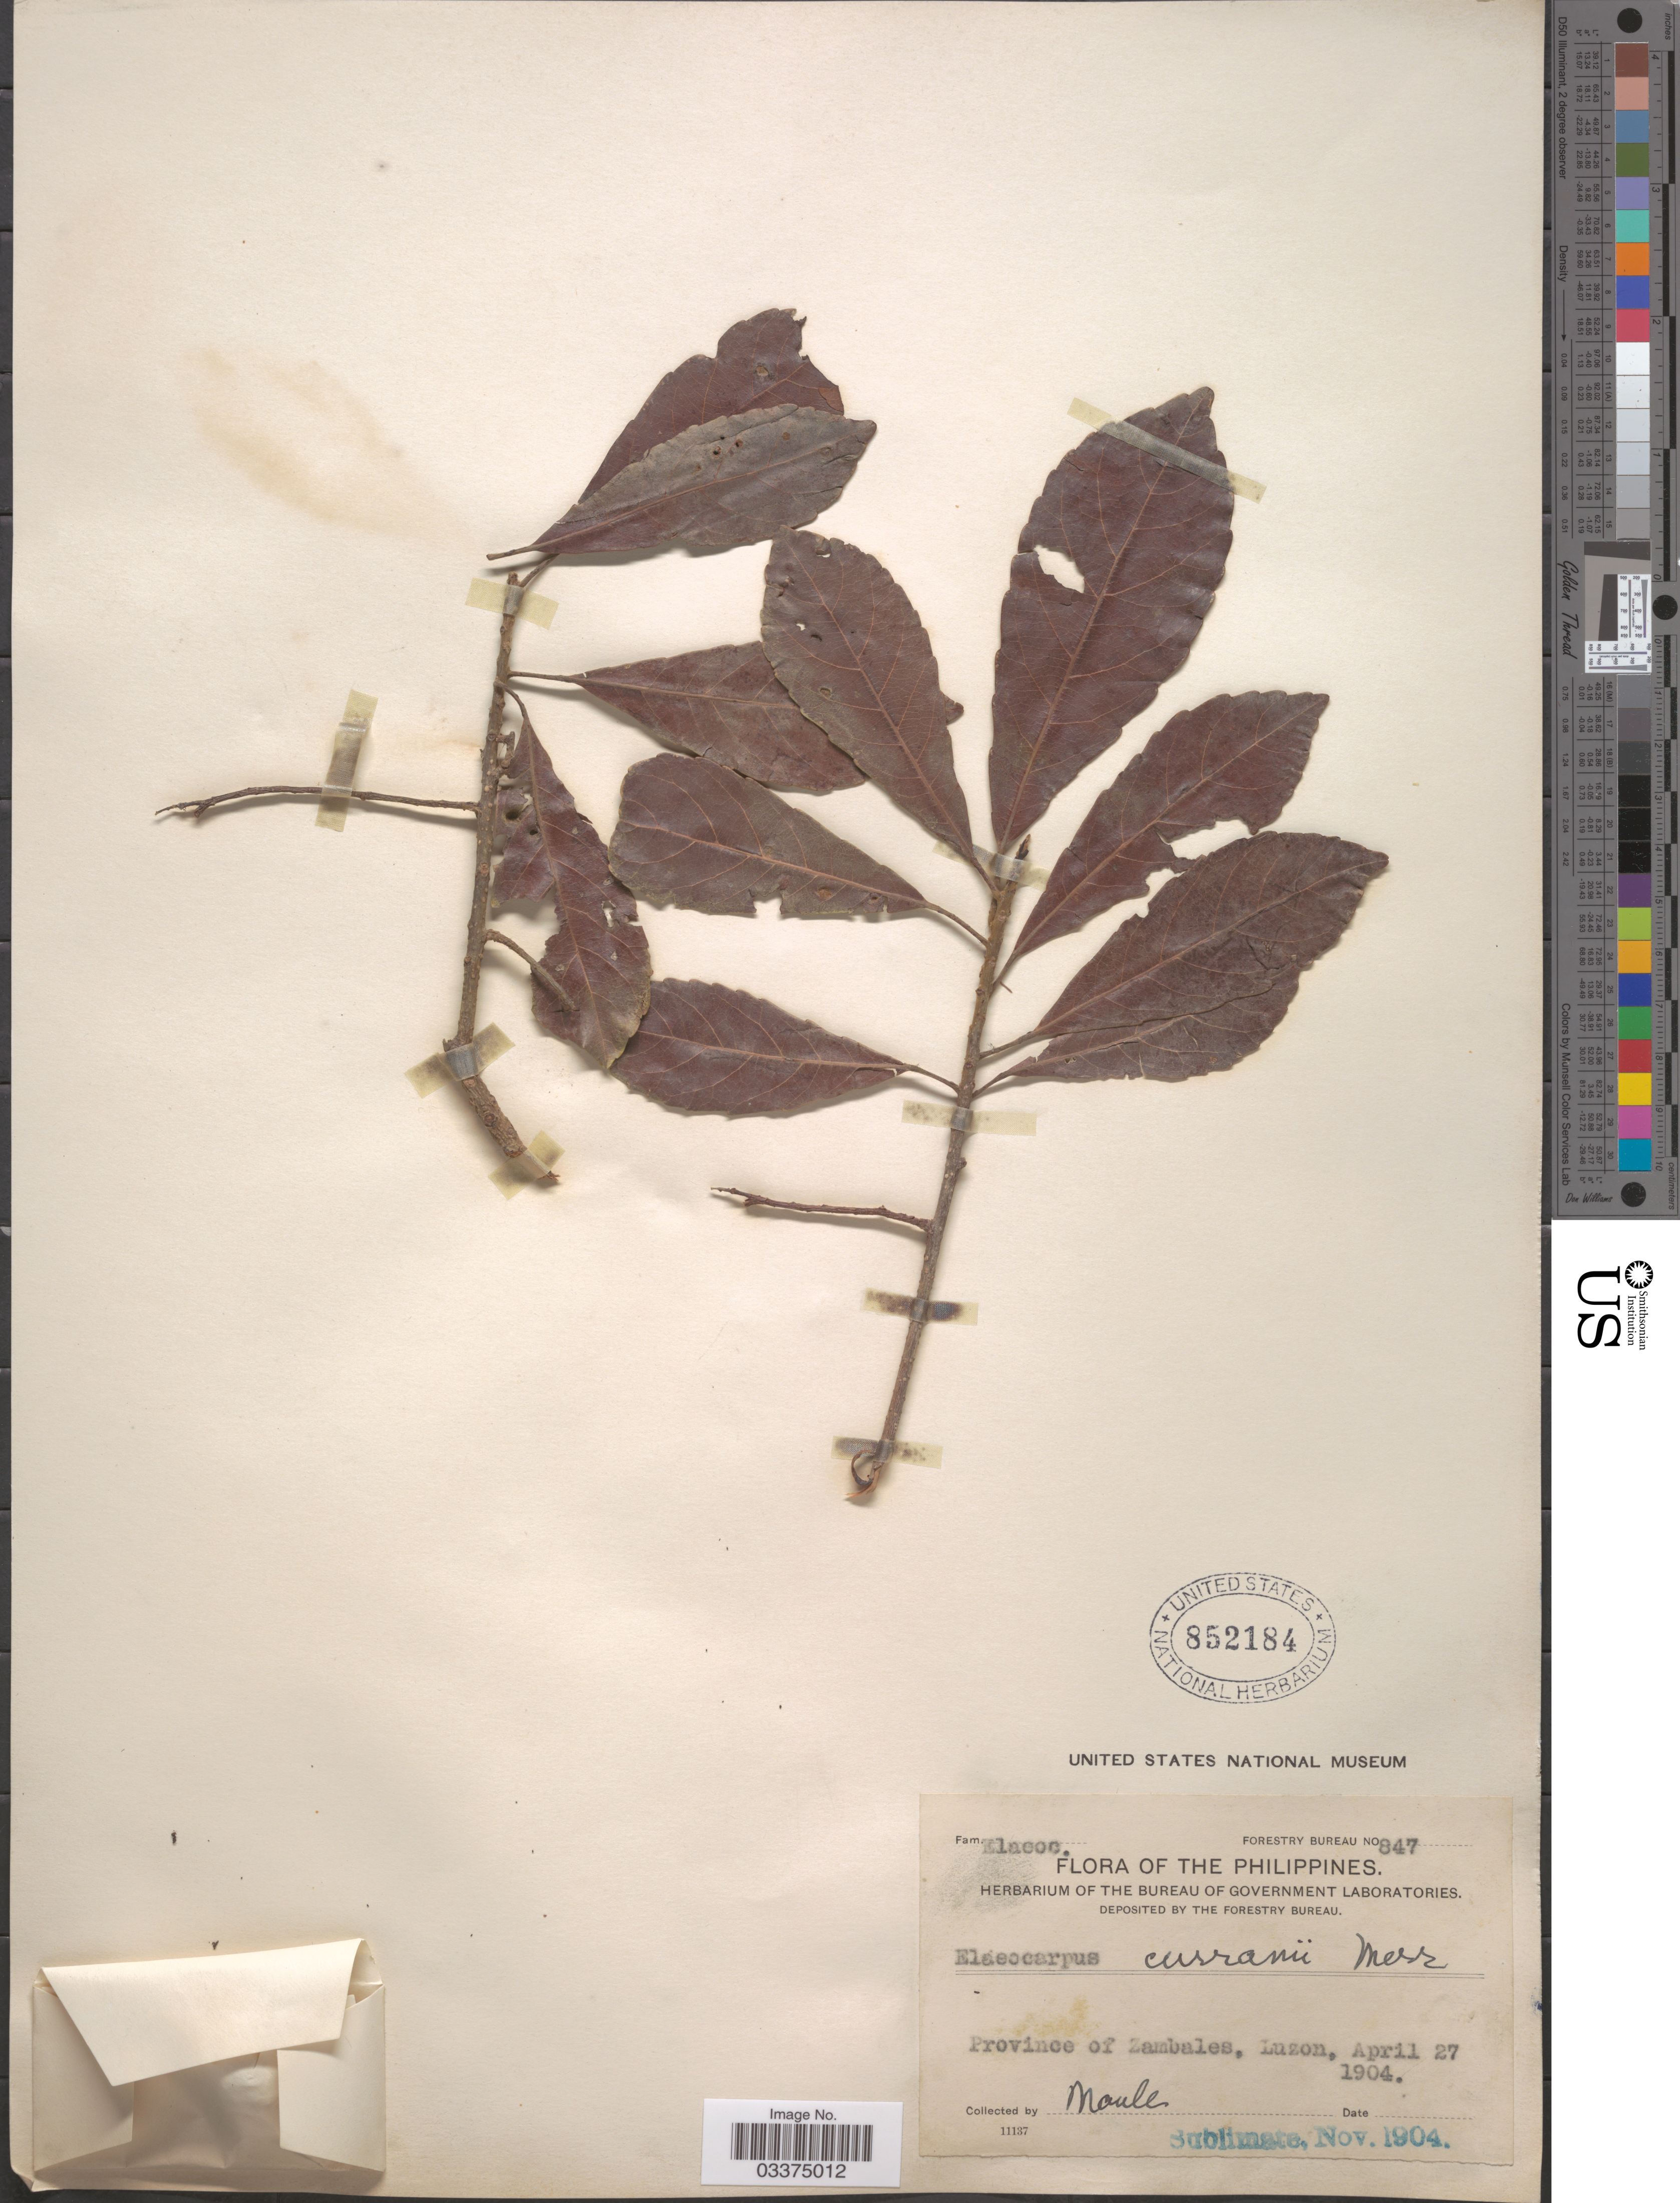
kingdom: Plantae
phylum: Tracheophyta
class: Magnoliopsida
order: Oxalidales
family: Elaeocarpaceae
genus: Elaeocarpus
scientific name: Elaeocarpus curranii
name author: Merr.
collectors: Maule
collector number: Forestry Bureau 847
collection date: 1904-04-27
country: Philippines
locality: Province of Zambales, Luzon.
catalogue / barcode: US 852184